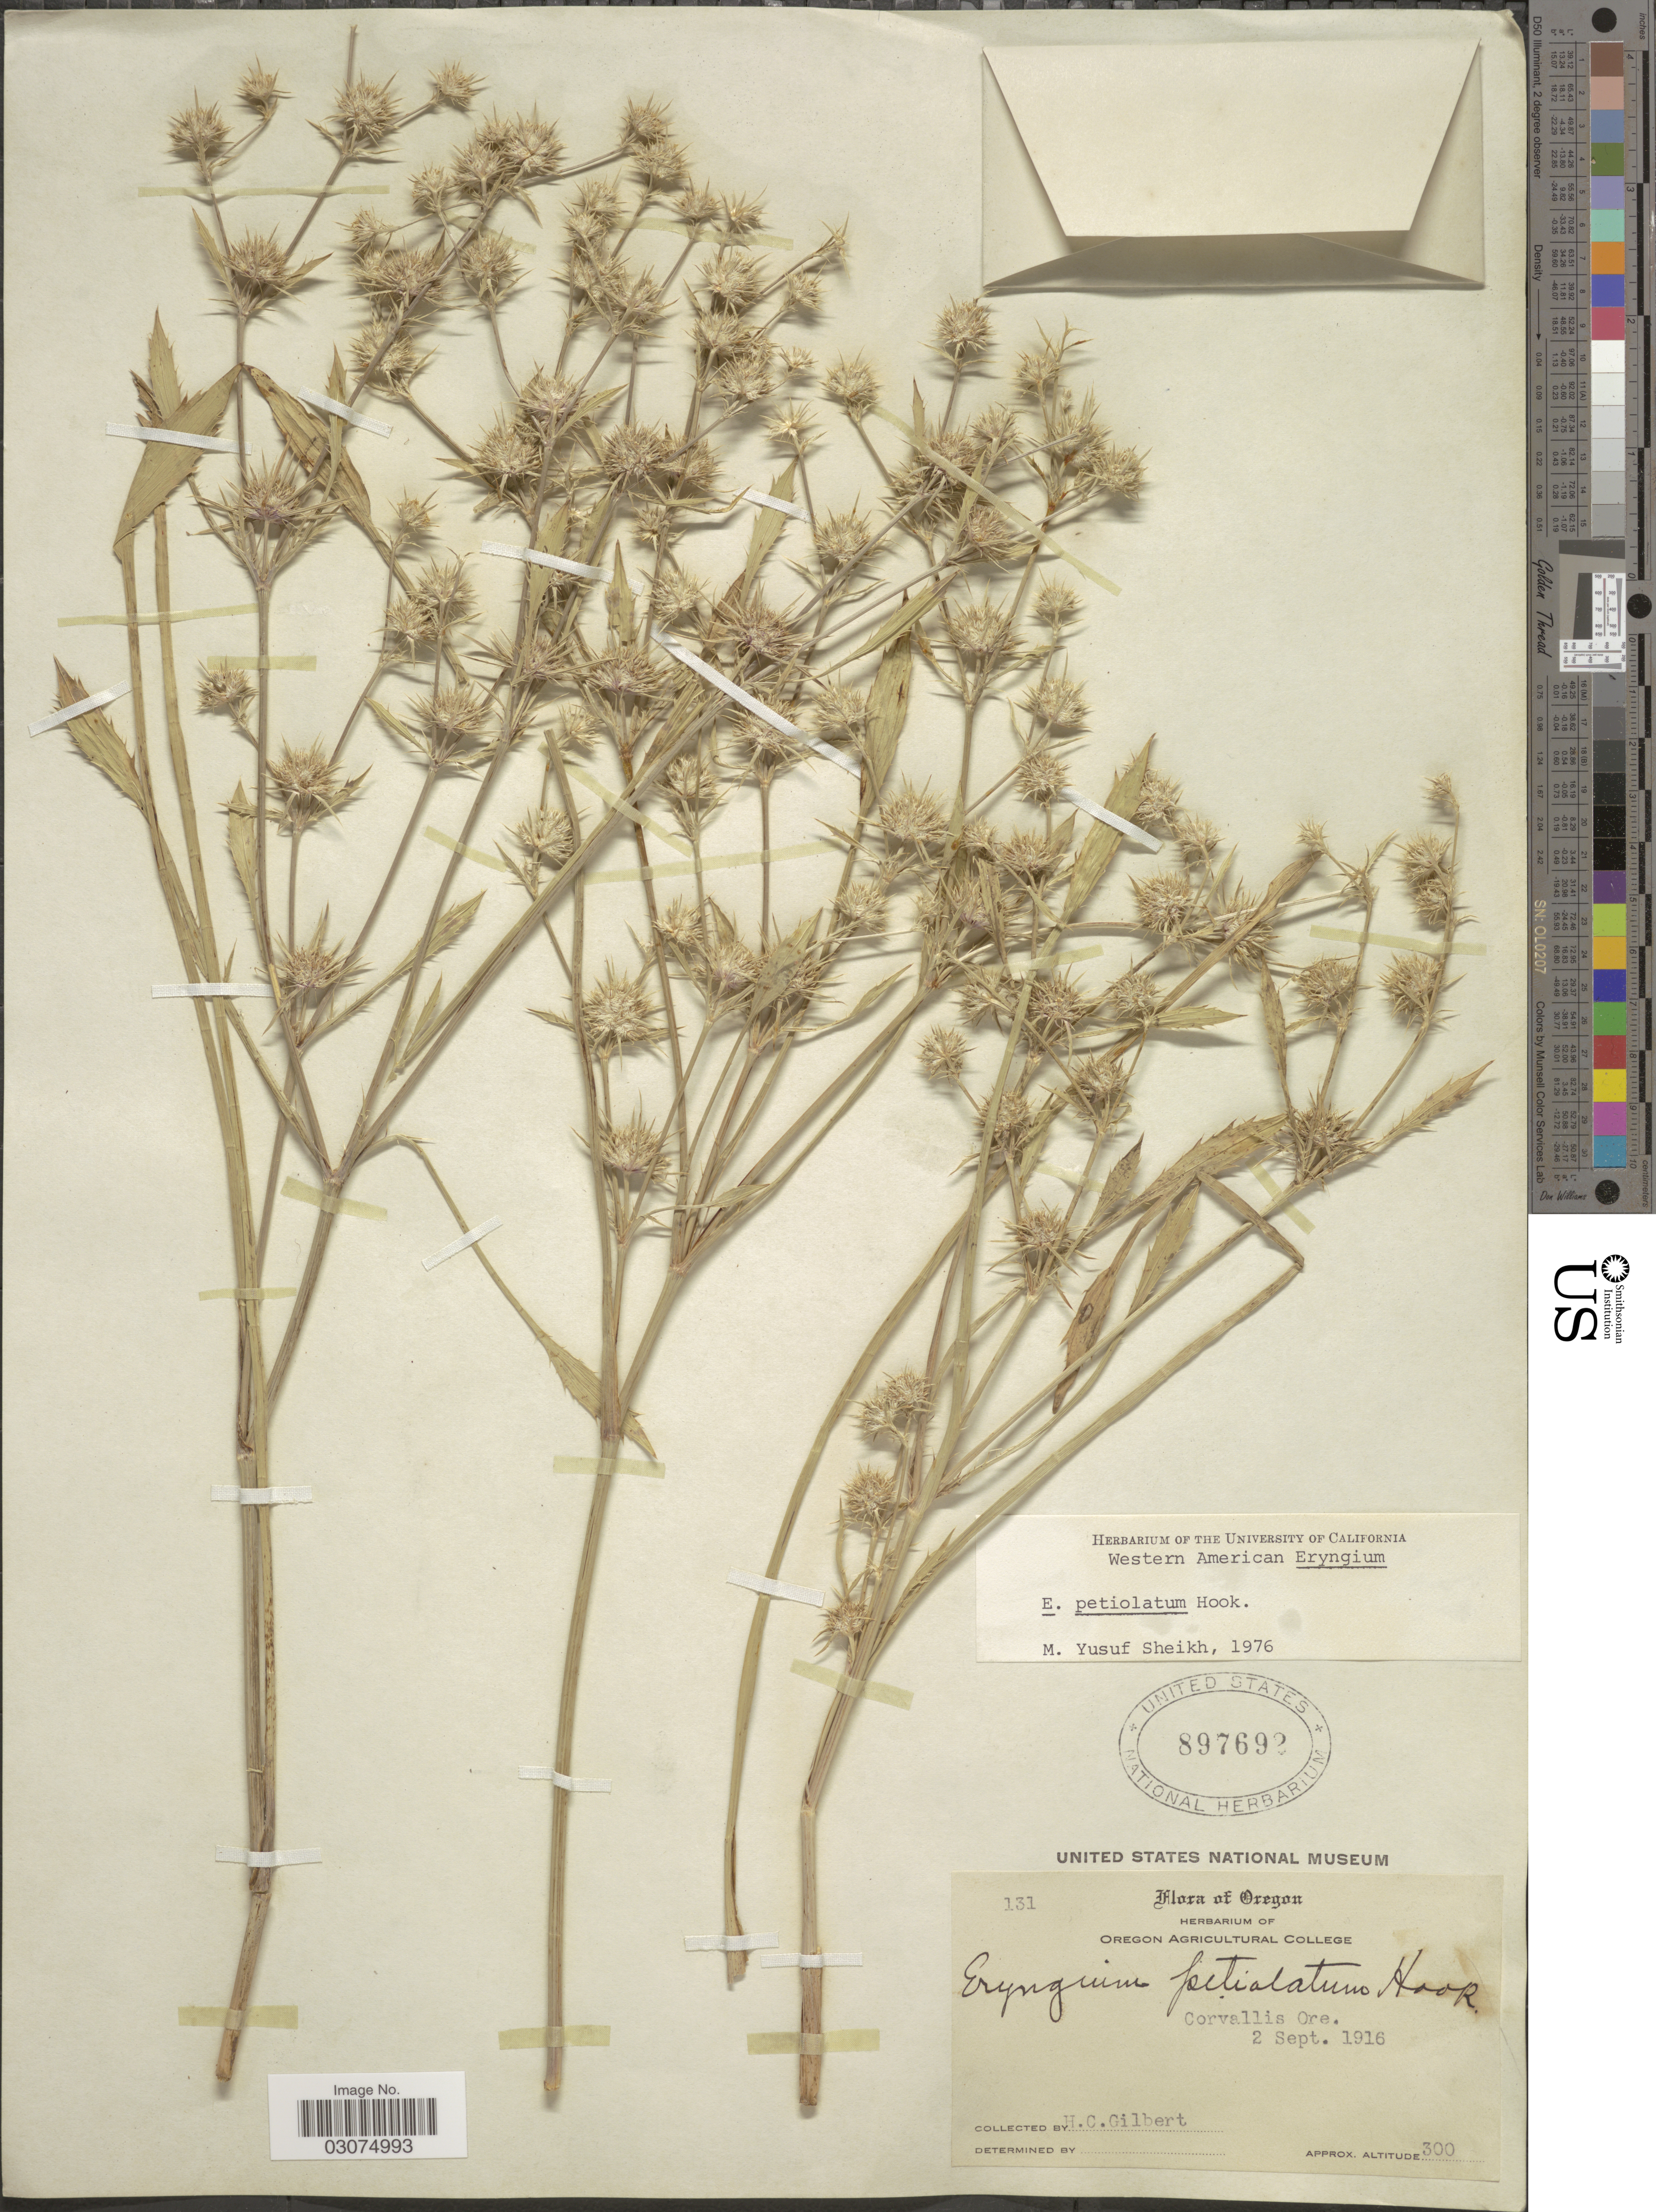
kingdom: Plantae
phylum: Tracheophyta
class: Magnoliopsida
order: Apiales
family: Apiaceae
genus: Eryngium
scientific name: Eryngium petiolatum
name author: Hook.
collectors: H. Gilbert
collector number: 131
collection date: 1916-09-02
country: United States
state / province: Oregon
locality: Corvallis.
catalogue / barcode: US 897692